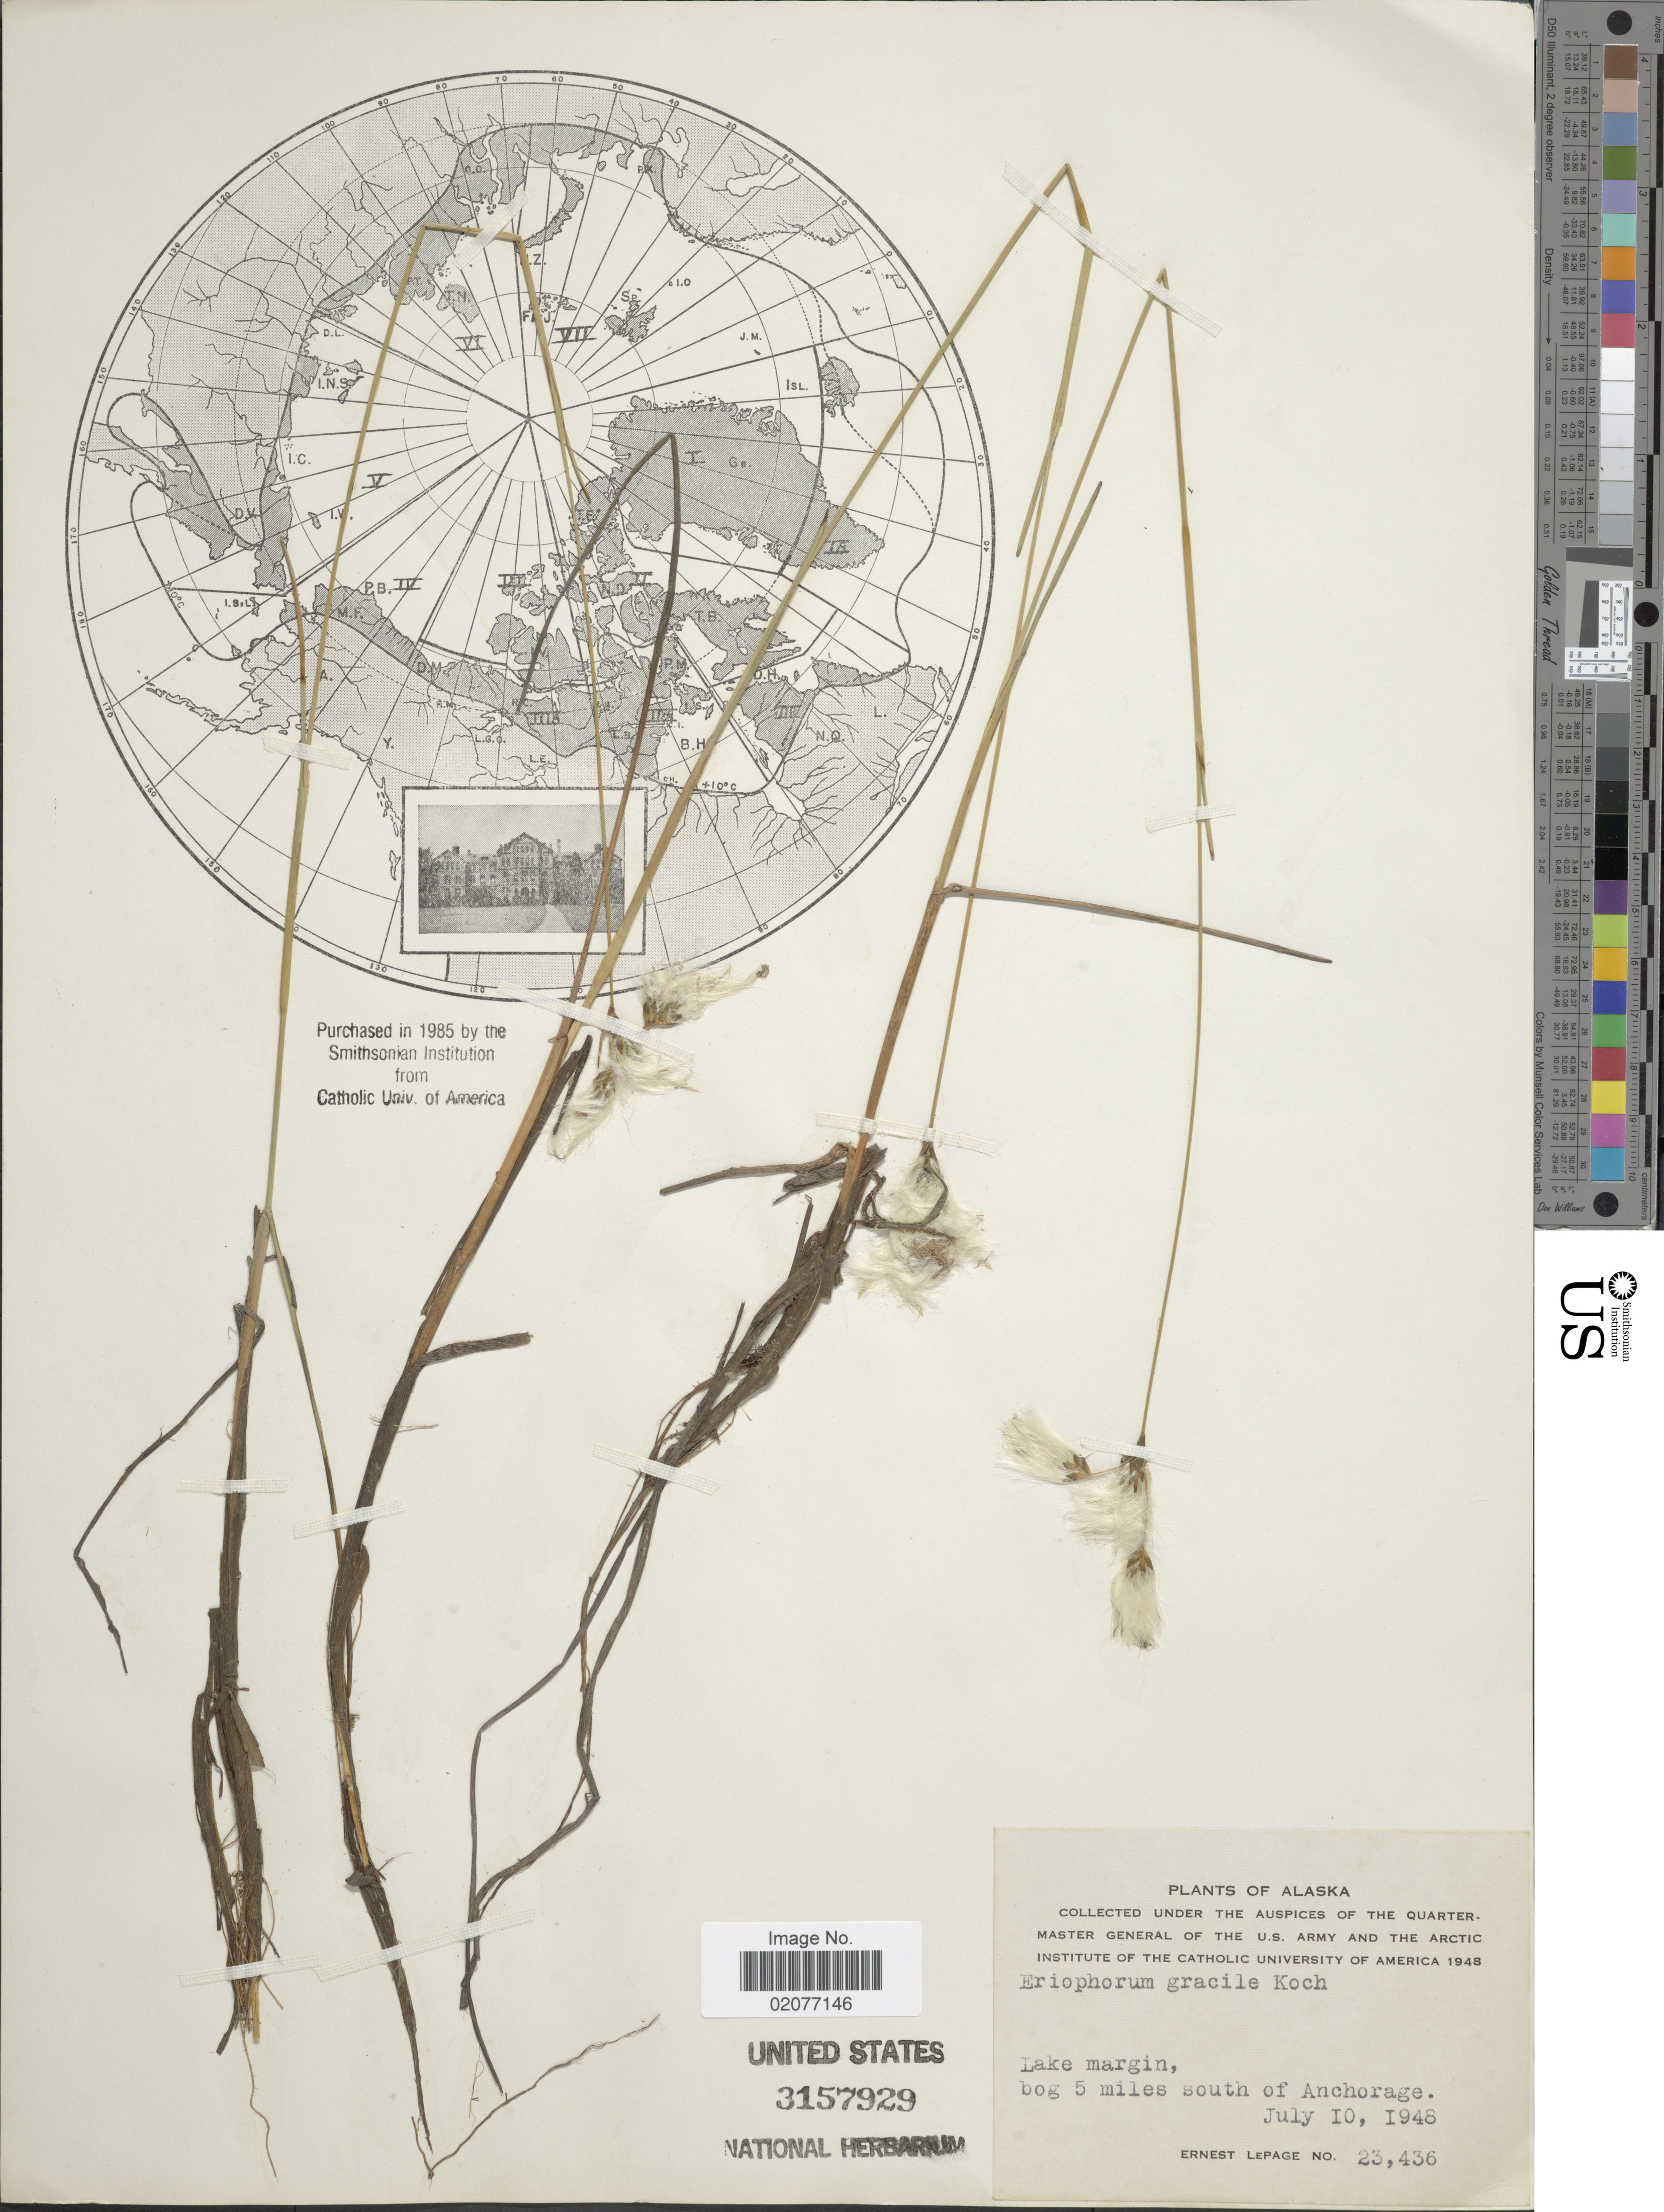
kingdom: Plantae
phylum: Tracheophyta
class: Liliopsida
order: Poales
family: Cyperaceae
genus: Eriophorum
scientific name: Eriophorum gracile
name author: W.D.J. Koch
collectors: E. Lepage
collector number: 23436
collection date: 1948-07-10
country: United States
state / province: Alaska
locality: Alaska. Lake margin bog 5 miles south of Anchorage.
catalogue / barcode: US 3157929